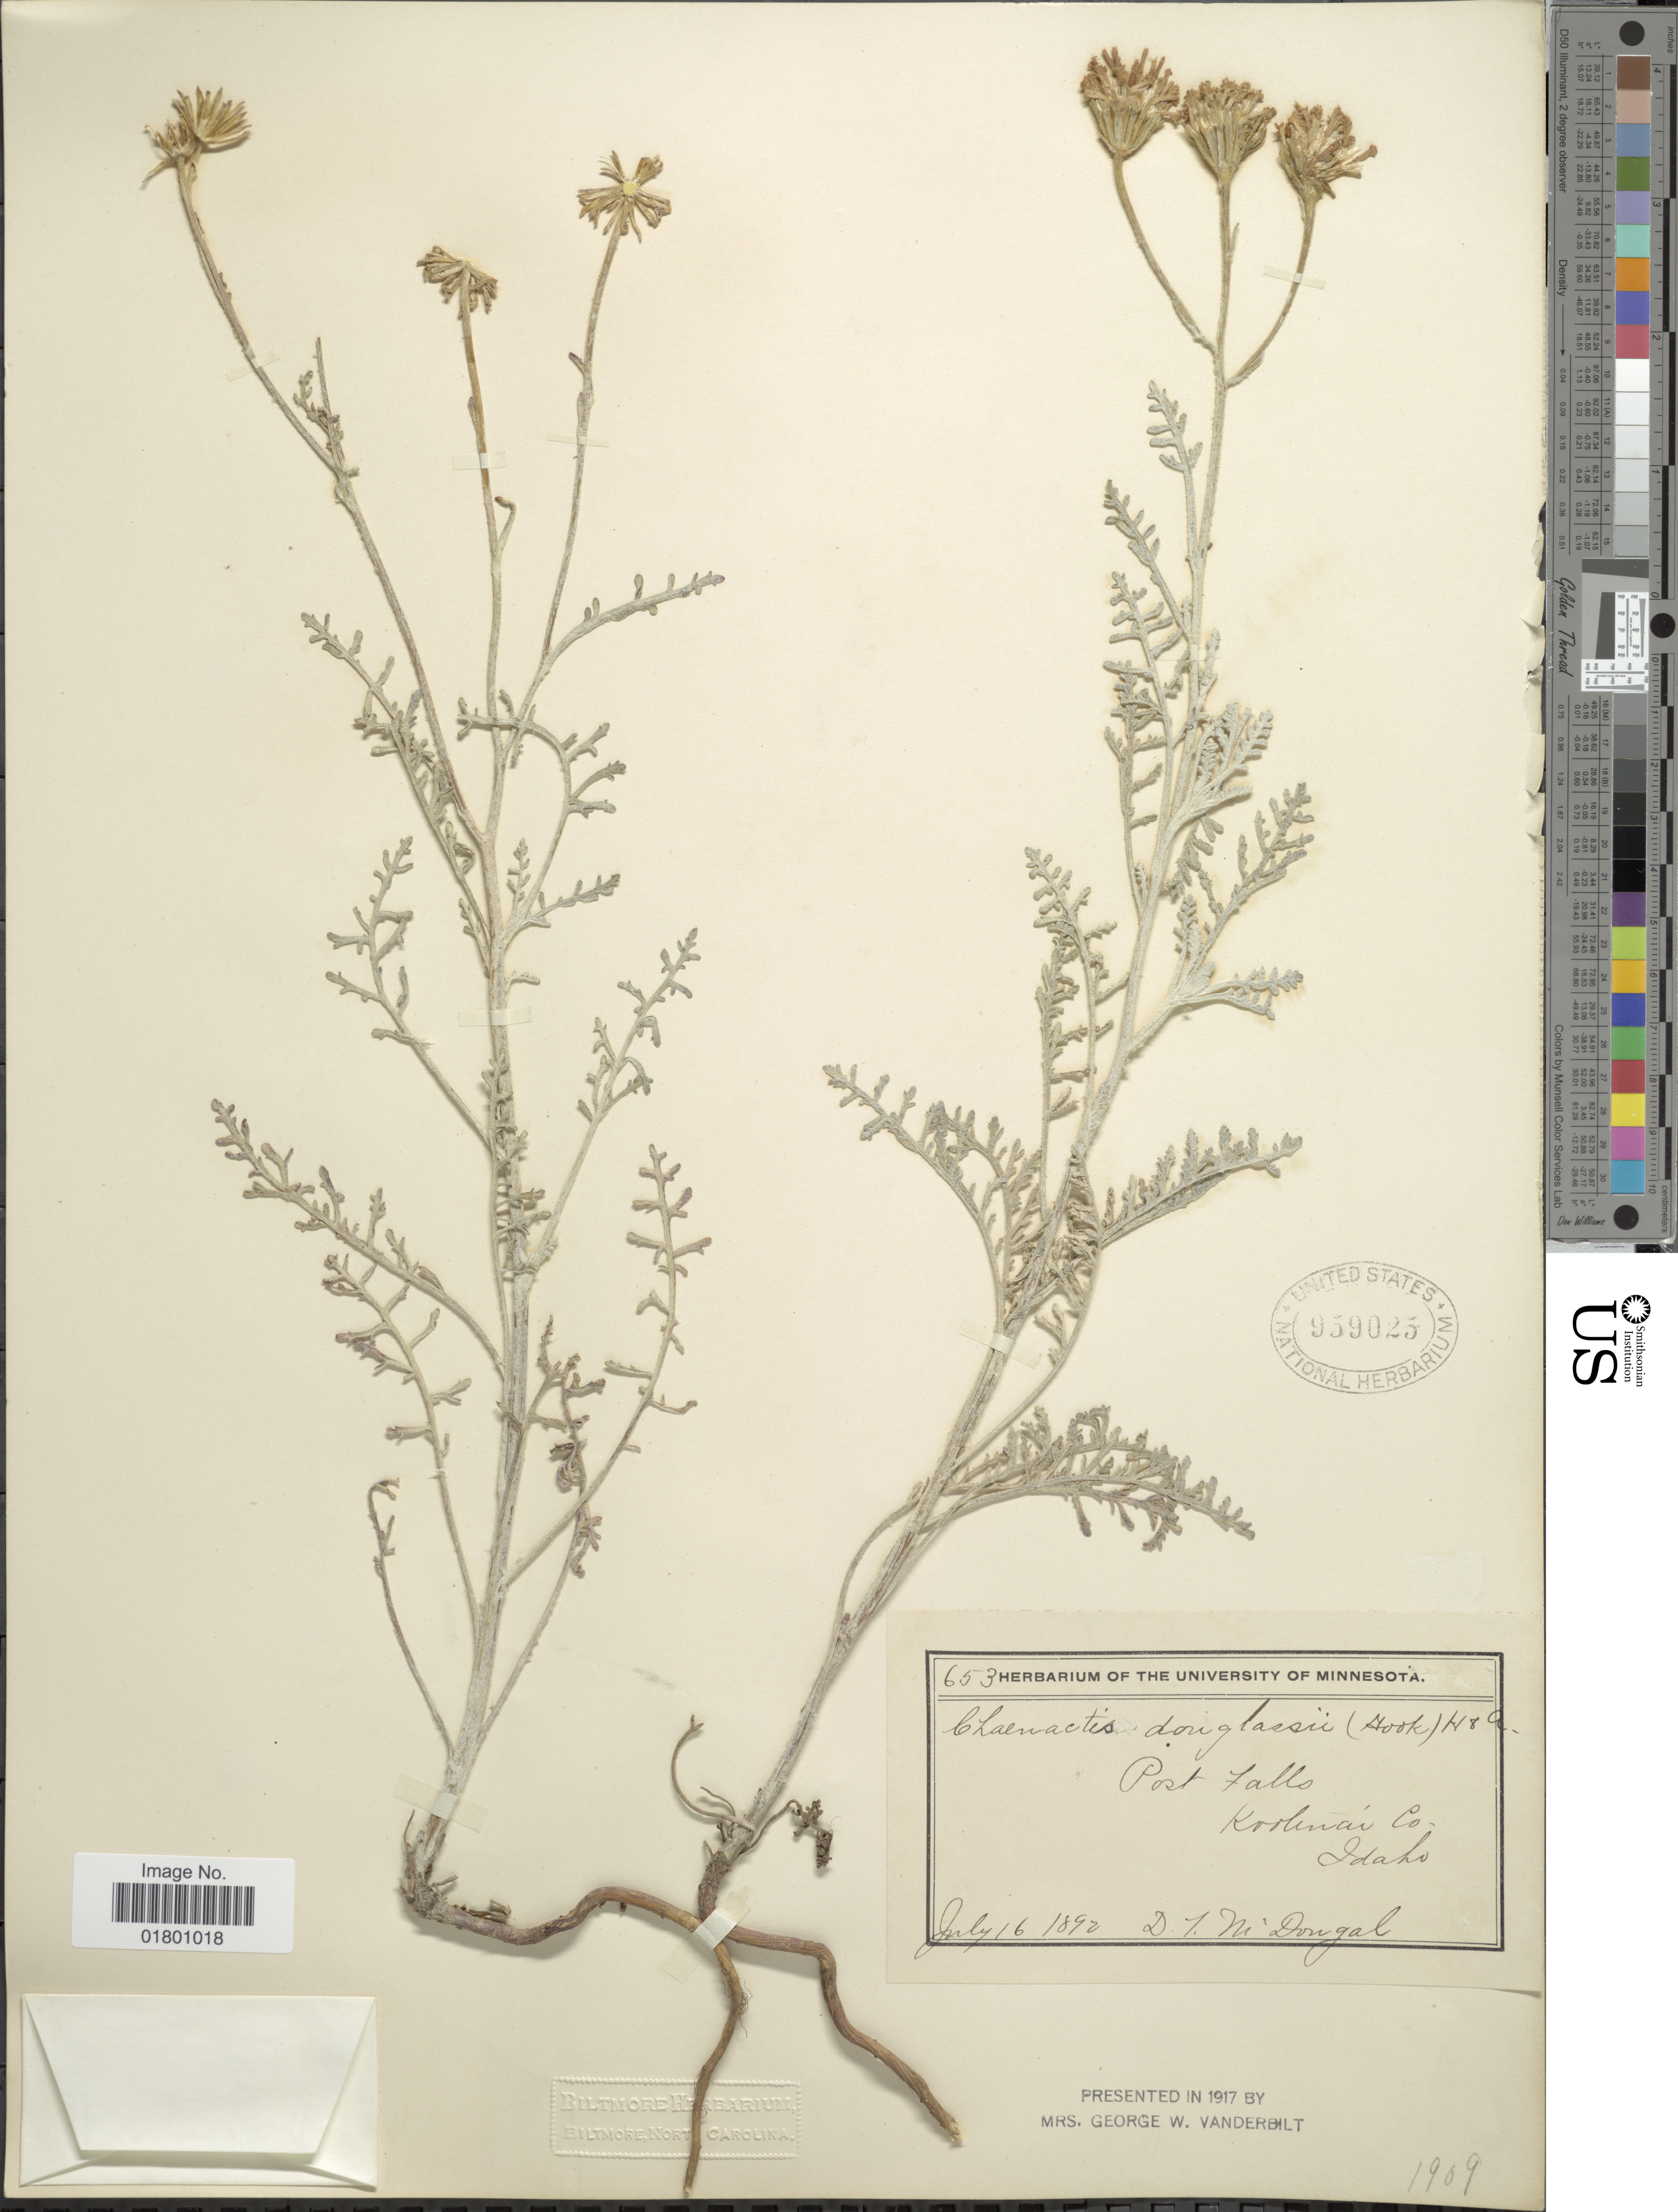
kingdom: Plantae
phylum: Tracheophyta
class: Magnoliopsida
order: Asterales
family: Asteraceae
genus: Chaenactis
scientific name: Chaenactis douglasii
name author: Hook. & Arn.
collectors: D. McDougal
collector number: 653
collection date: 1892-07-16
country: United States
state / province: Idaho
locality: Post Falls, Koolenai Co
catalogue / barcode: US 959025